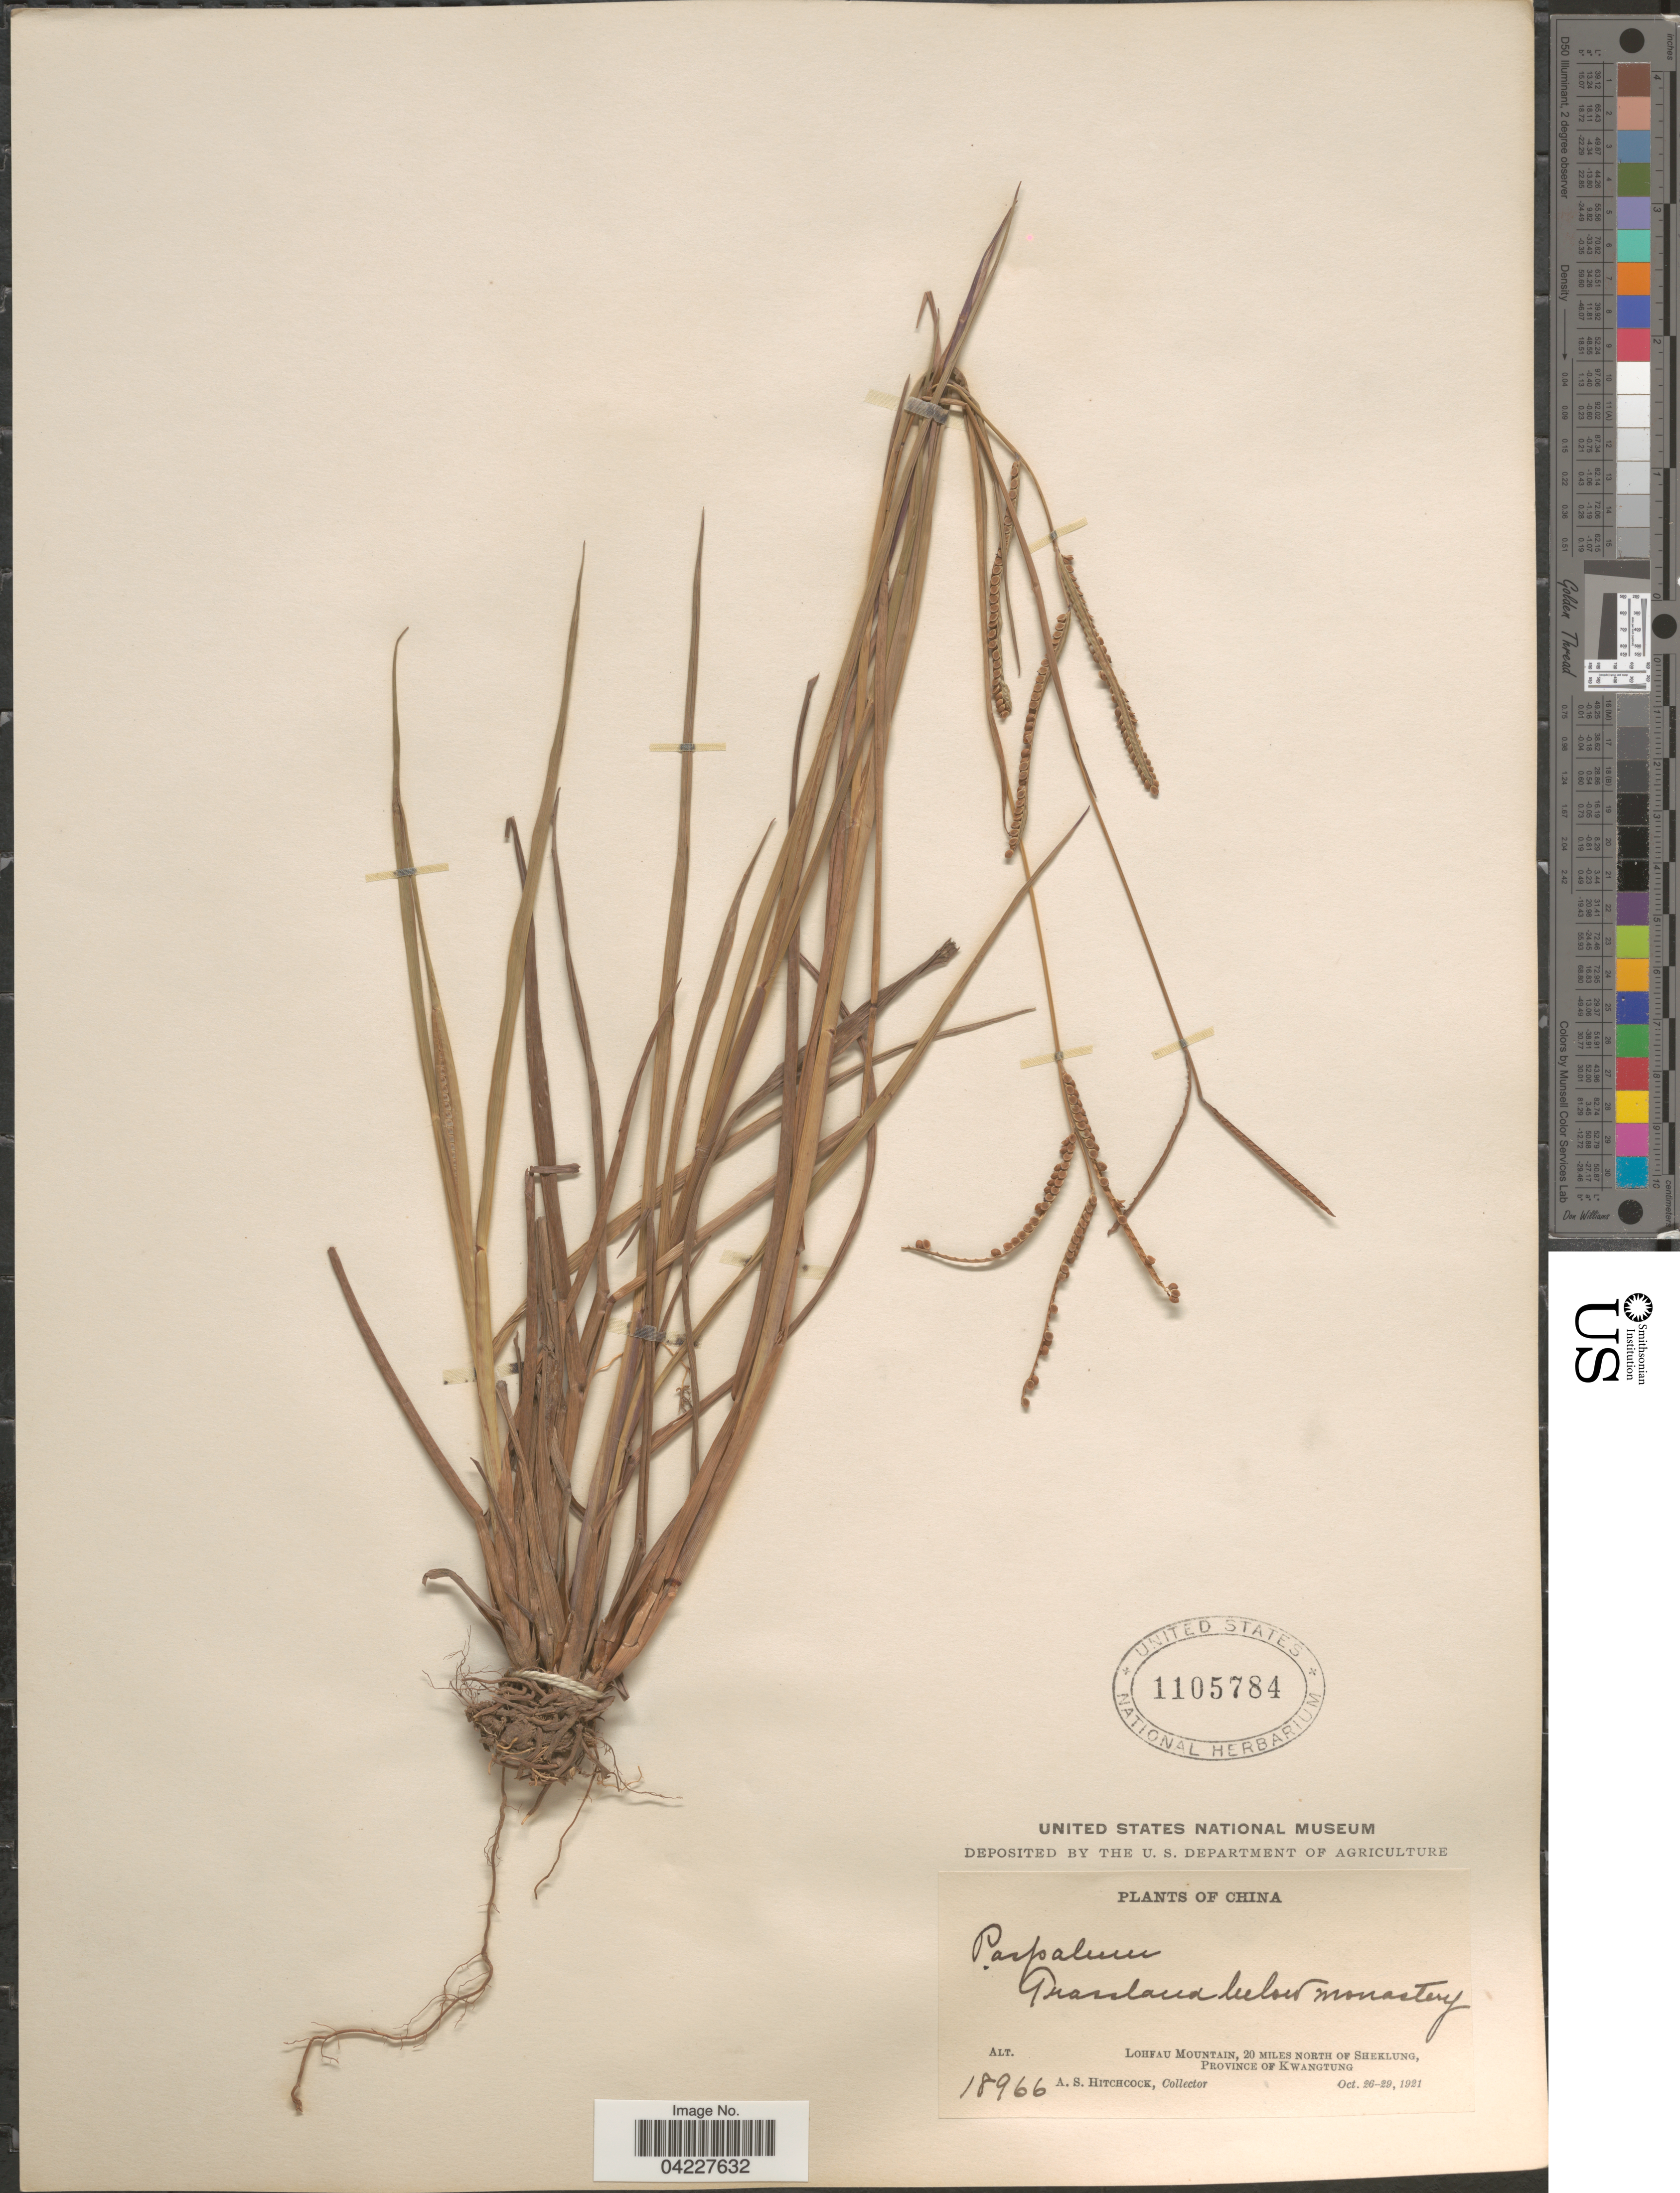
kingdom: Plantae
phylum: Tracheophyta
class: Liliopsida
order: Poales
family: Poaceae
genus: Paspalum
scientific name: Paspalum scrobiculatum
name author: L.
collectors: A. S. Hitchcock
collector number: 18966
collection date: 1921-10-26/1921-10-29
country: China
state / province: Guangdong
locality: Grassland below monastery. Lohfau Mountain, 20 Miles North Of Sheklung, Province Of Kwangtung.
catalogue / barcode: US 1105784